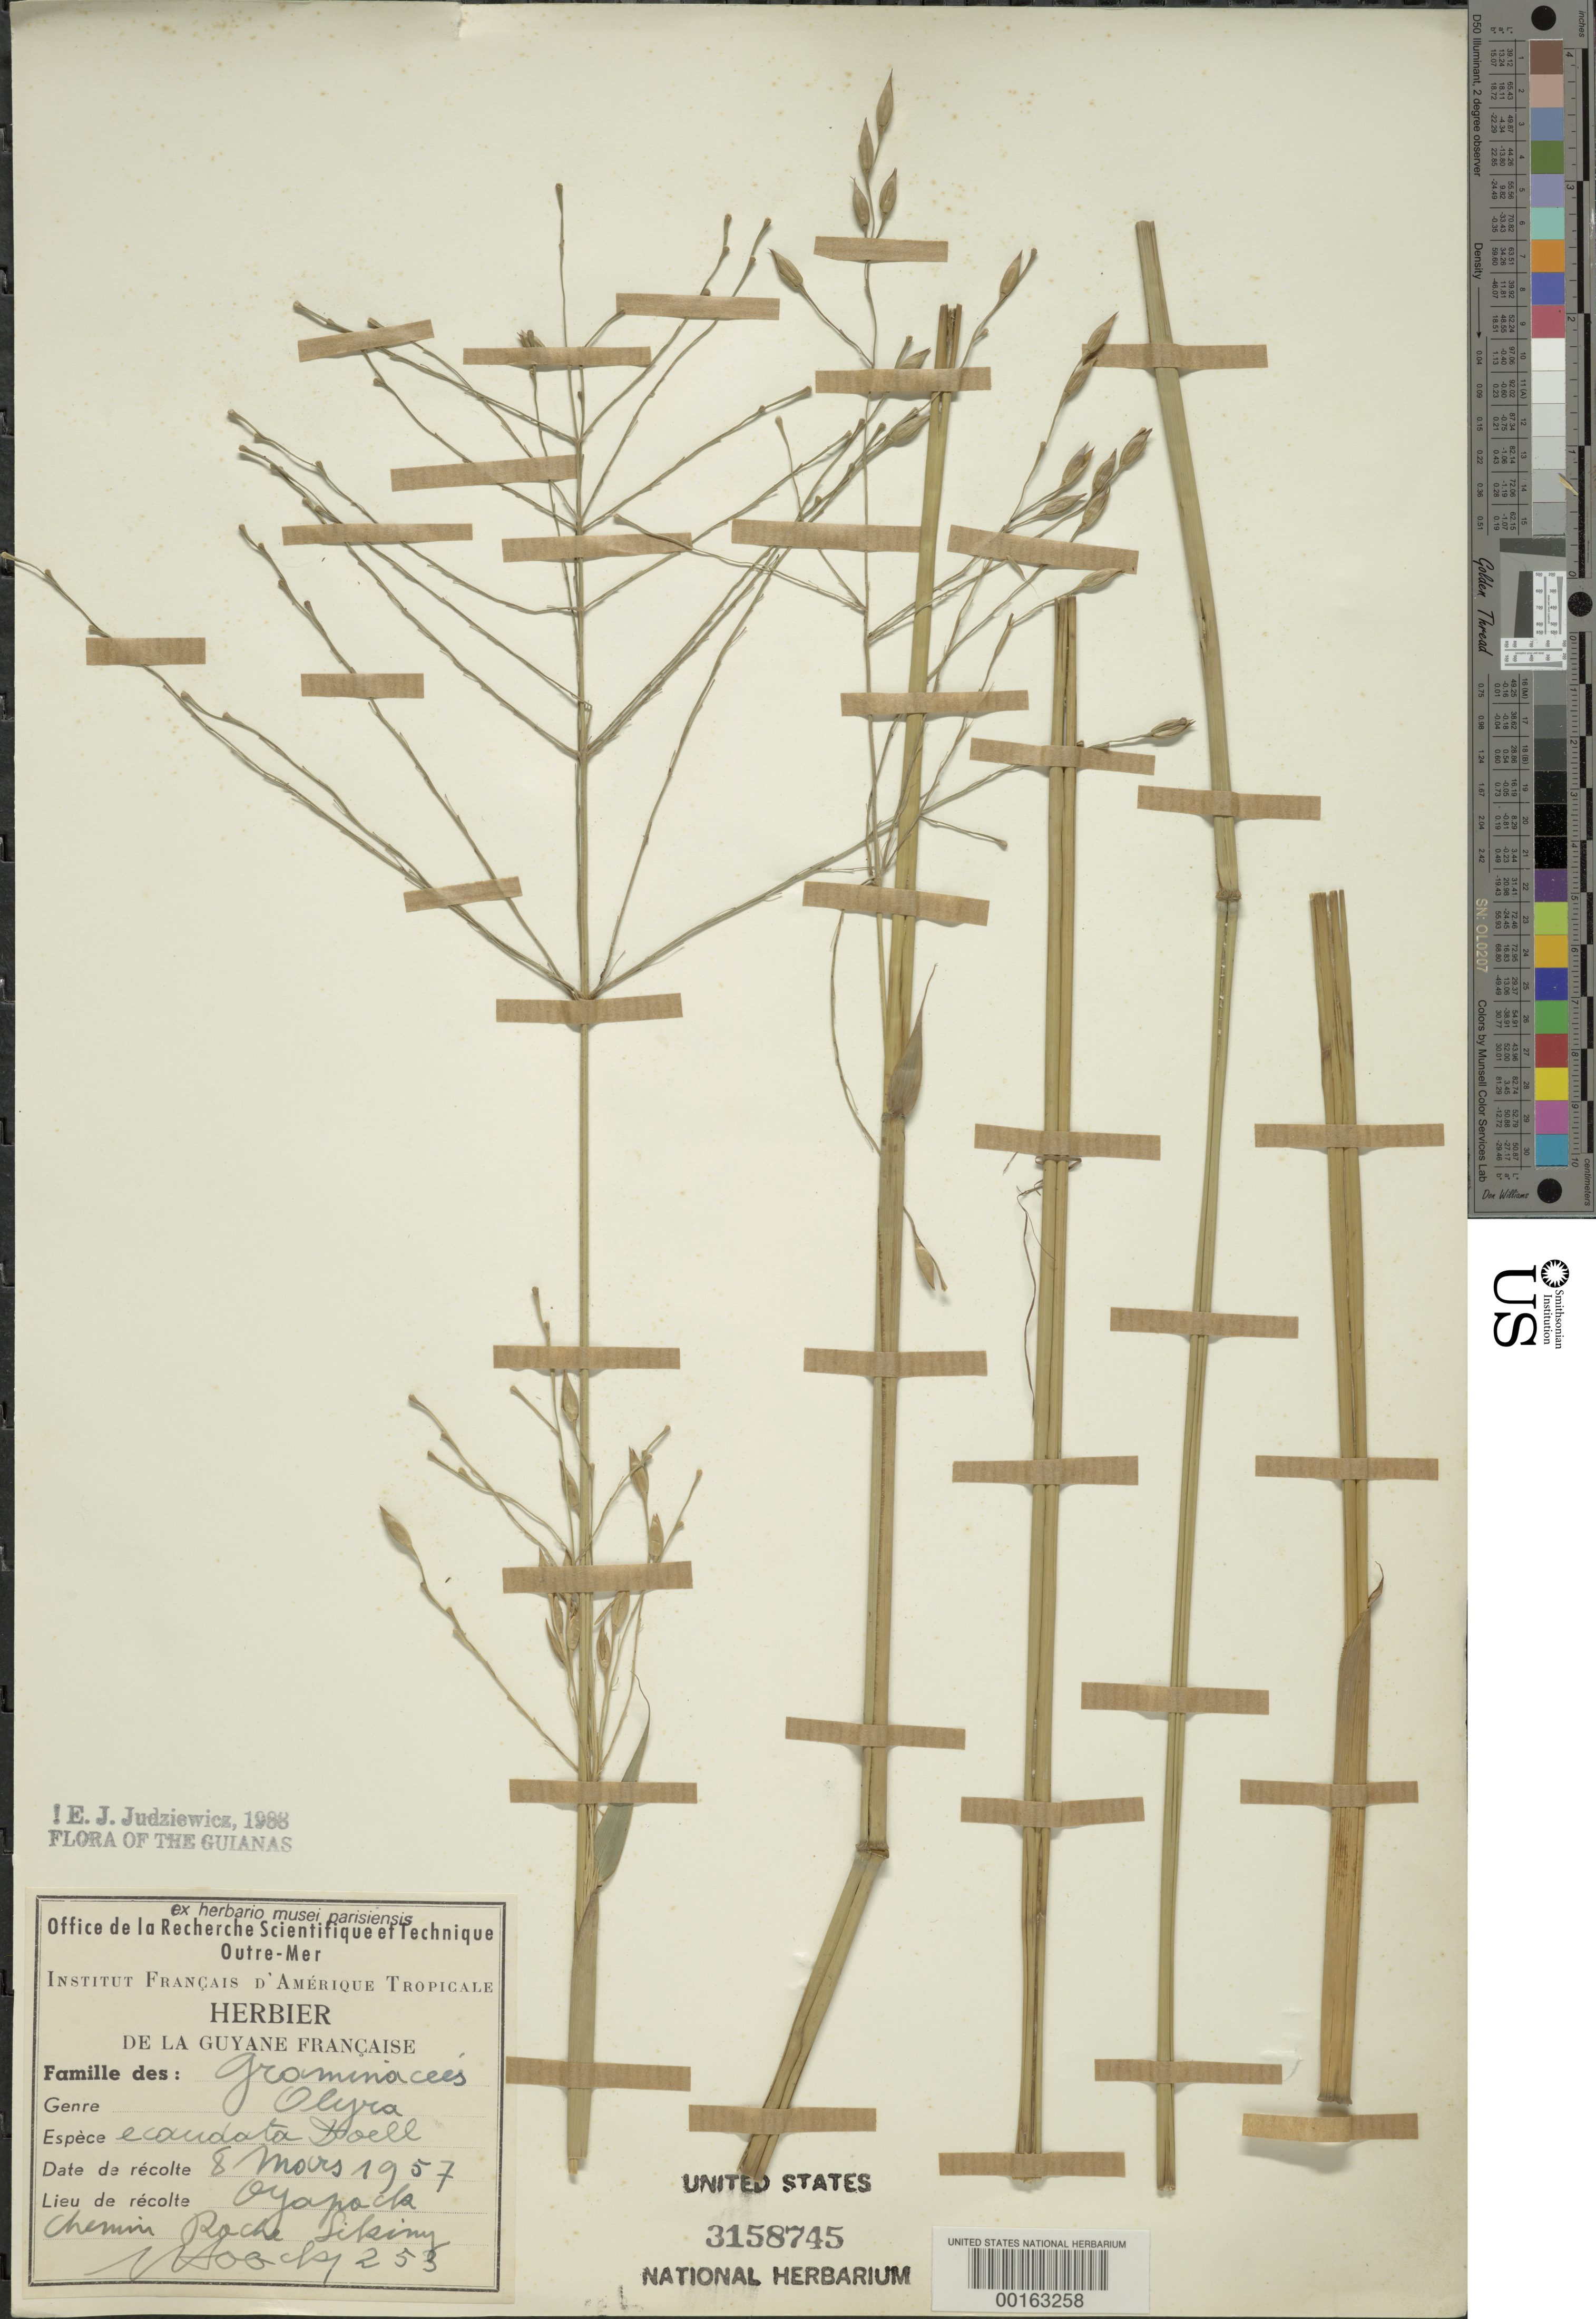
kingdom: Plantae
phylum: Tracheophyta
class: Liliopsida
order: Poales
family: Poaceae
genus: Olyra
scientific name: Olyra ecaudata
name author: Döll in Mart.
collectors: J. Hoock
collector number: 253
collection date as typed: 08 Mar 1957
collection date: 1957-03-08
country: French Guiana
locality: Oyapock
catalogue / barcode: US 3158745